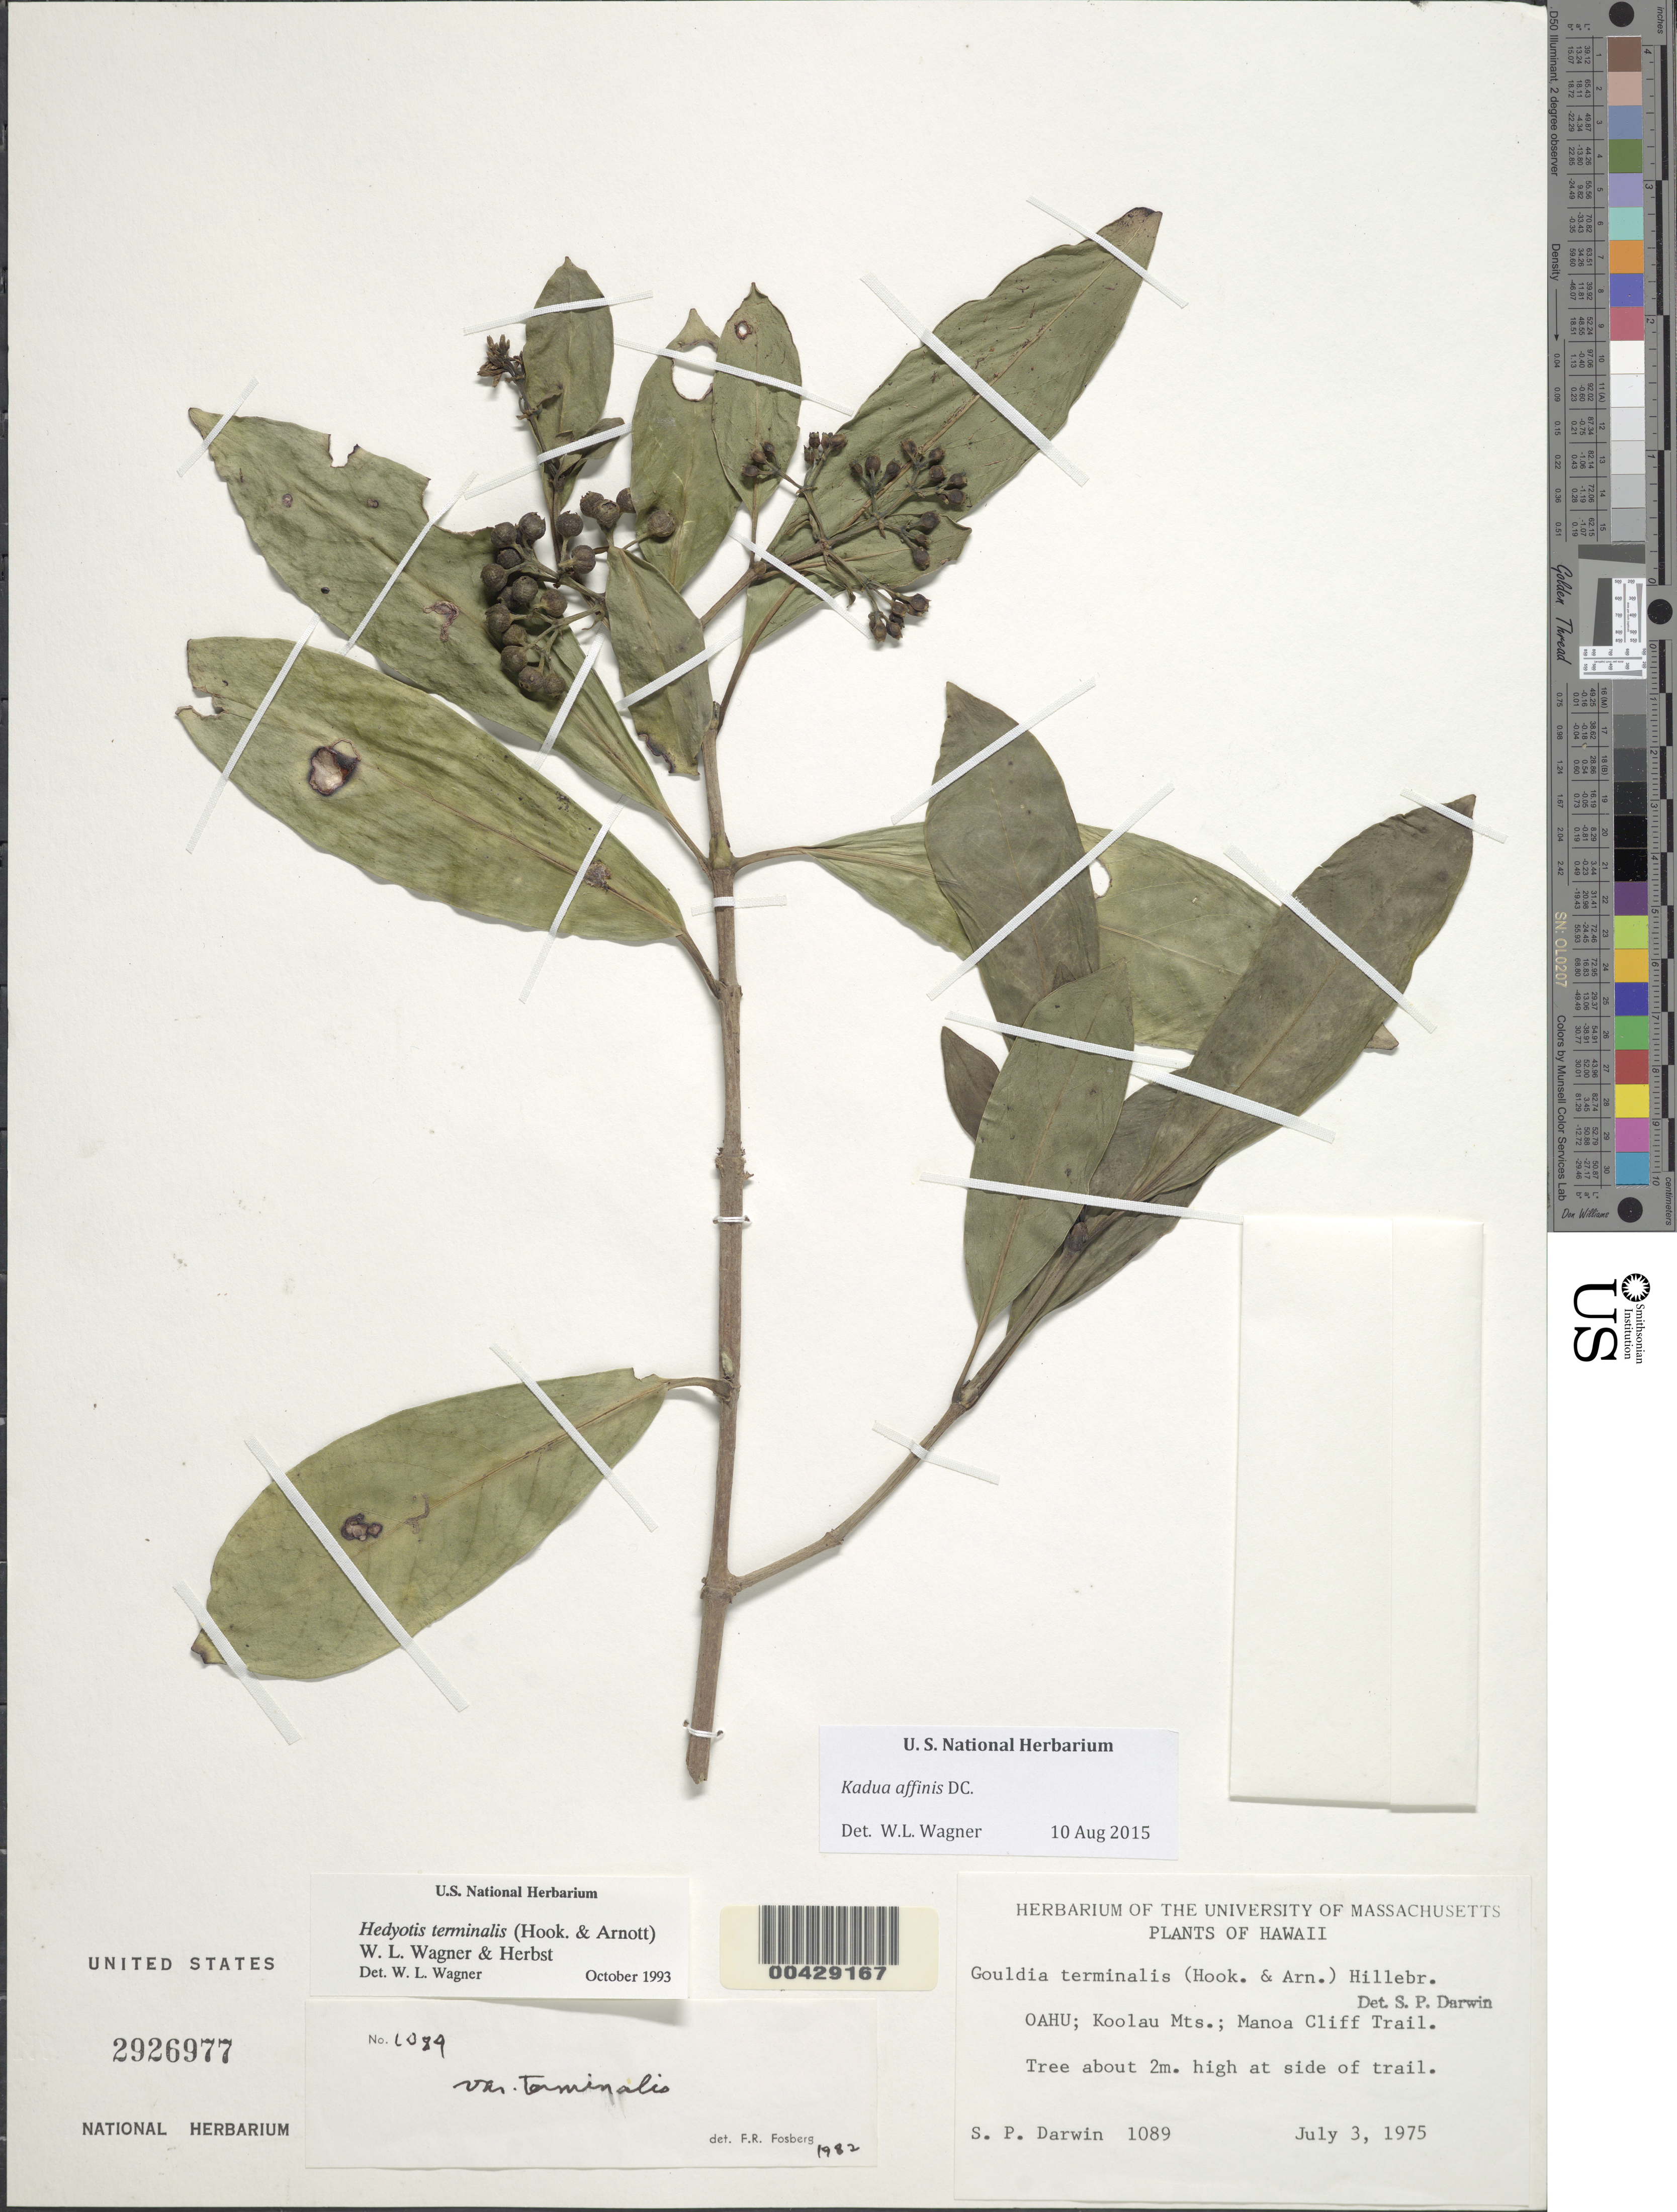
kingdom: Plantae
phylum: Tracheophyta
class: Magnoliopsida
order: Gentianales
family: Rubiaceae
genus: Kadua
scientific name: Kadua affinis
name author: DC.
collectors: S. P. Darwin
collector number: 1089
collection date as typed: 3 Jul 1975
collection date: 1975-07-03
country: United States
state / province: Hawaii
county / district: Honolulu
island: Oahu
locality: Koolau Mountains, Manoa Cliff Trail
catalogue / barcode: US 2926977